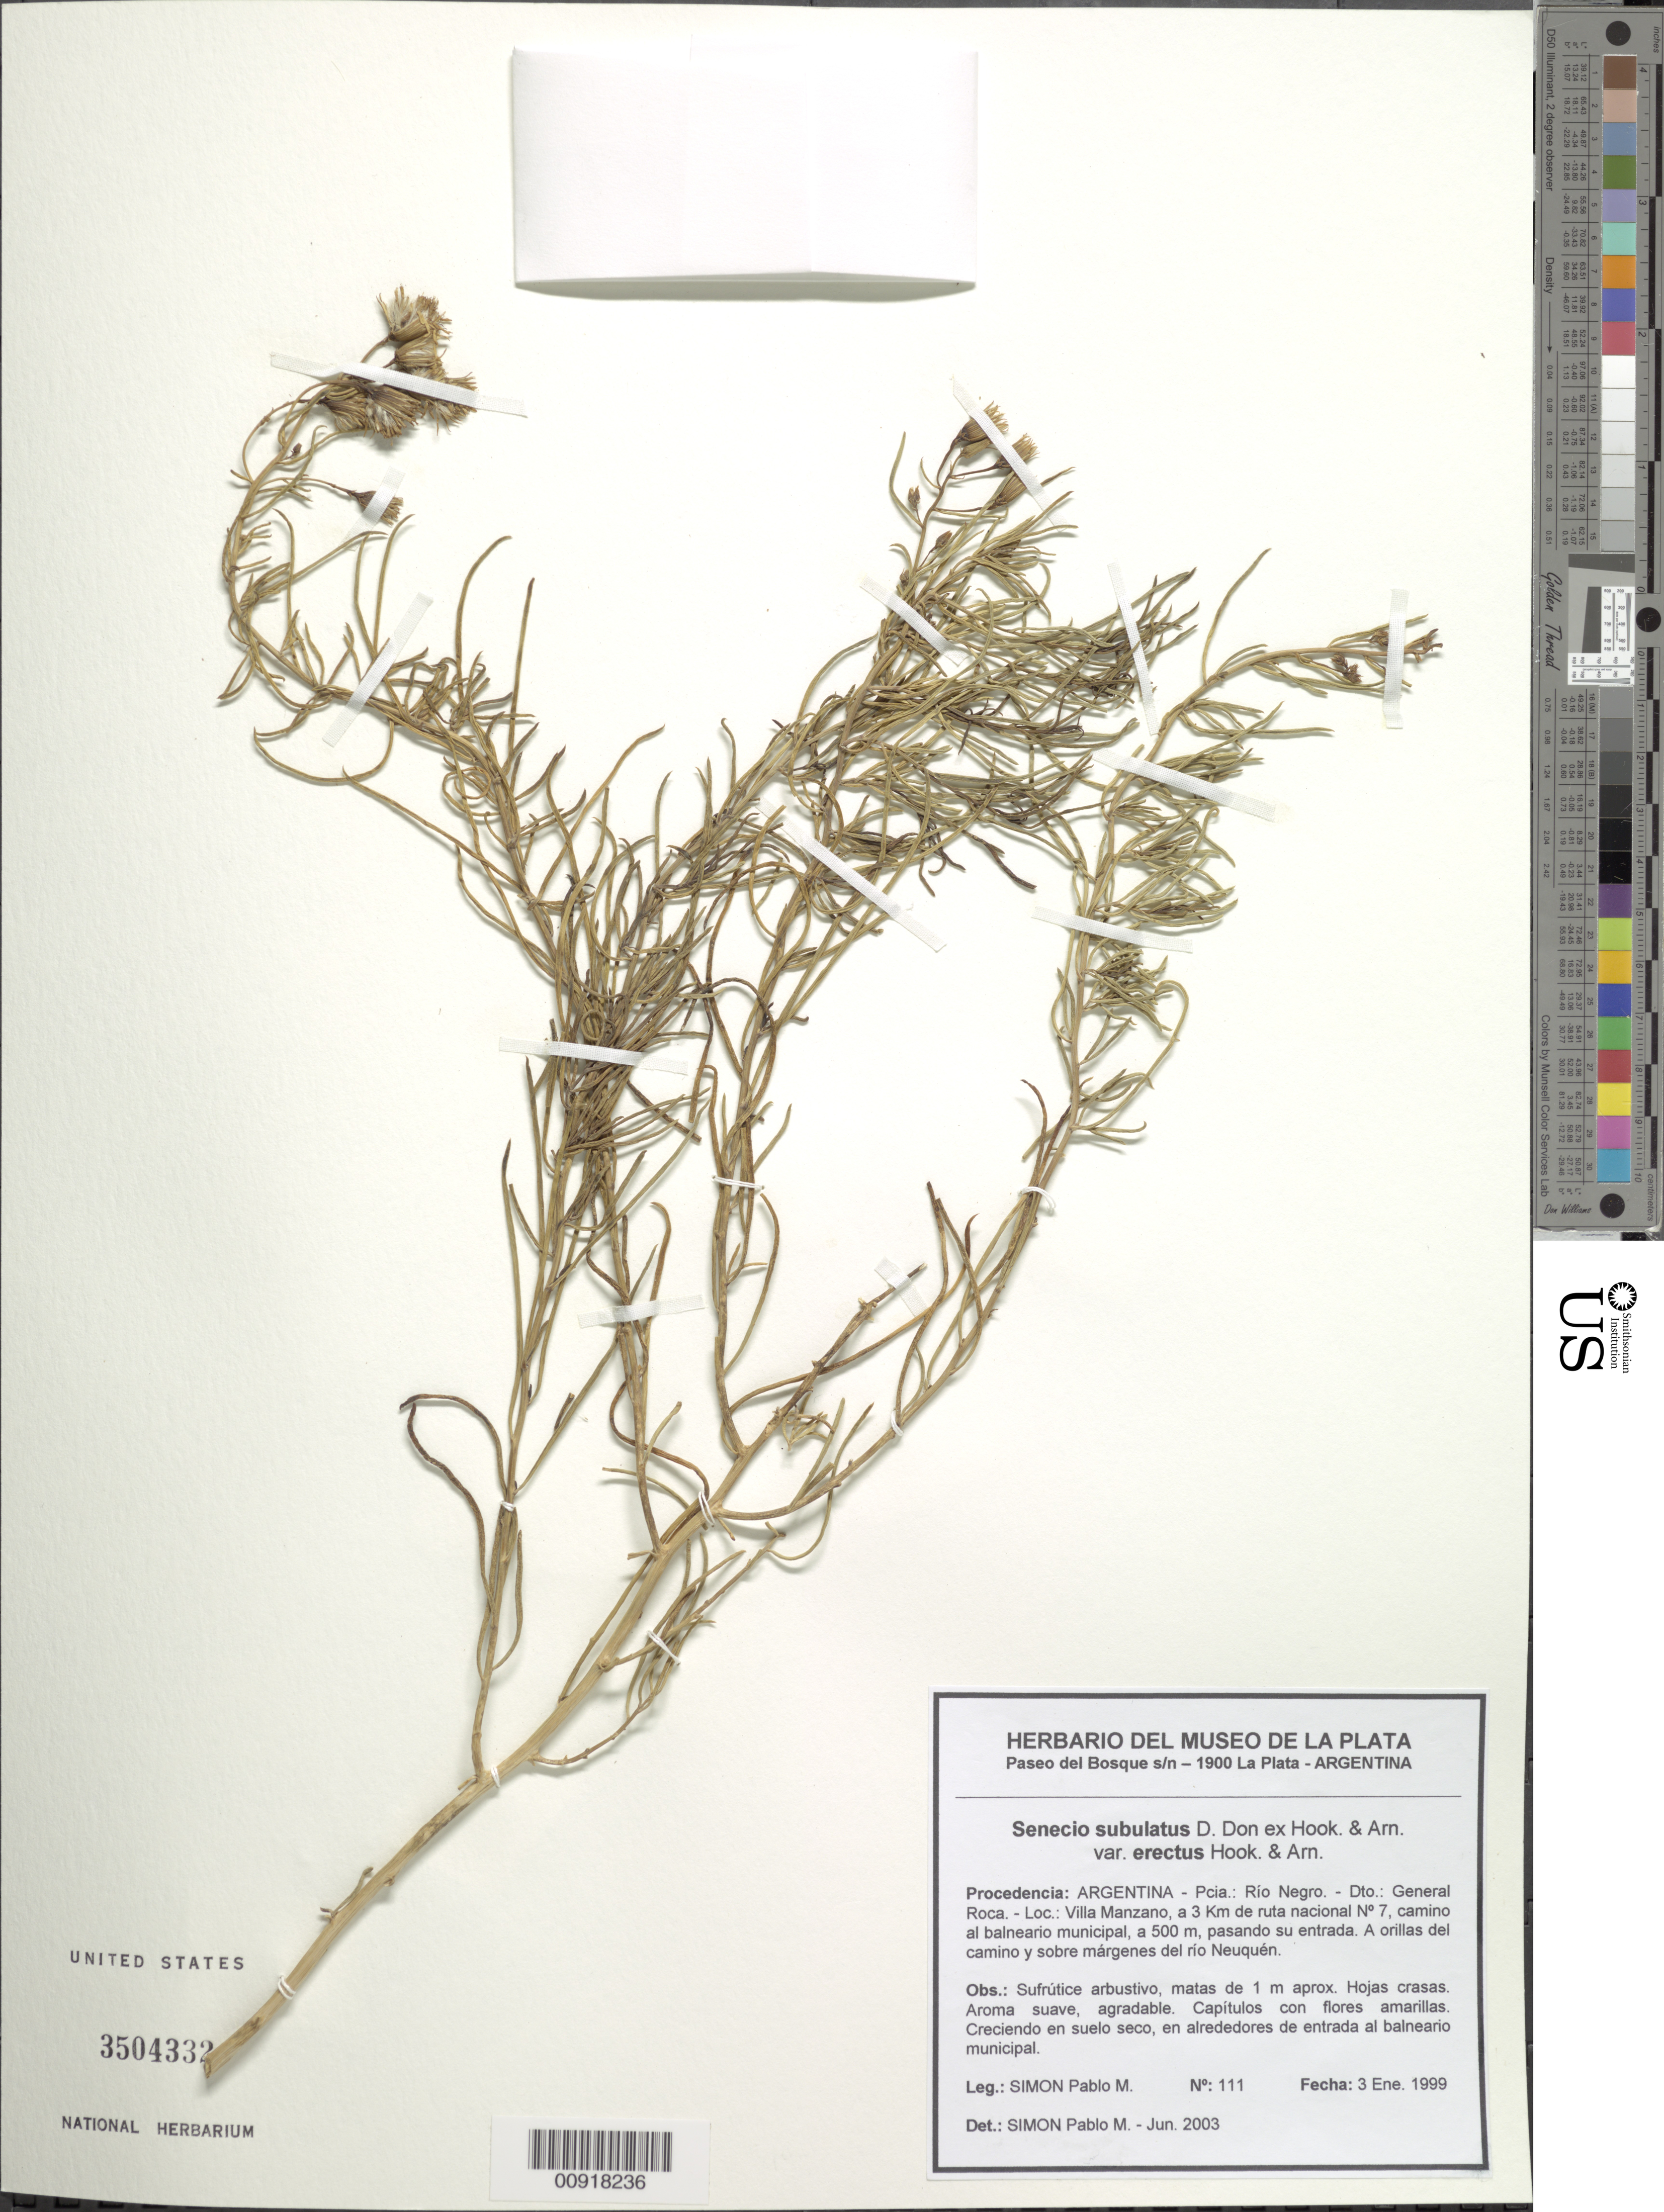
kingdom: Plantae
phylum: Tracheophyta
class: Magnoliopsida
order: Asterales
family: Asteraceae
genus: Senecio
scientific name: Senecio subulatus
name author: D. Don ex Hook. & Arn.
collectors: P. M. Simón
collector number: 111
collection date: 1999-01-03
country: Argentina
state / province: Río Negro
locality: Dto. General Roca, Villa Manzano, 3 km de Ruta Nacional No. 7, camino al balneario municipal, a 500 m, pasando su entrada; Río Neuquén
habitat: Orillas del camino y sobre márgenes del río; creciendo en suelo seco, en alrededores de entrada al balneario municipal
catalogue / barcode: US 3504332